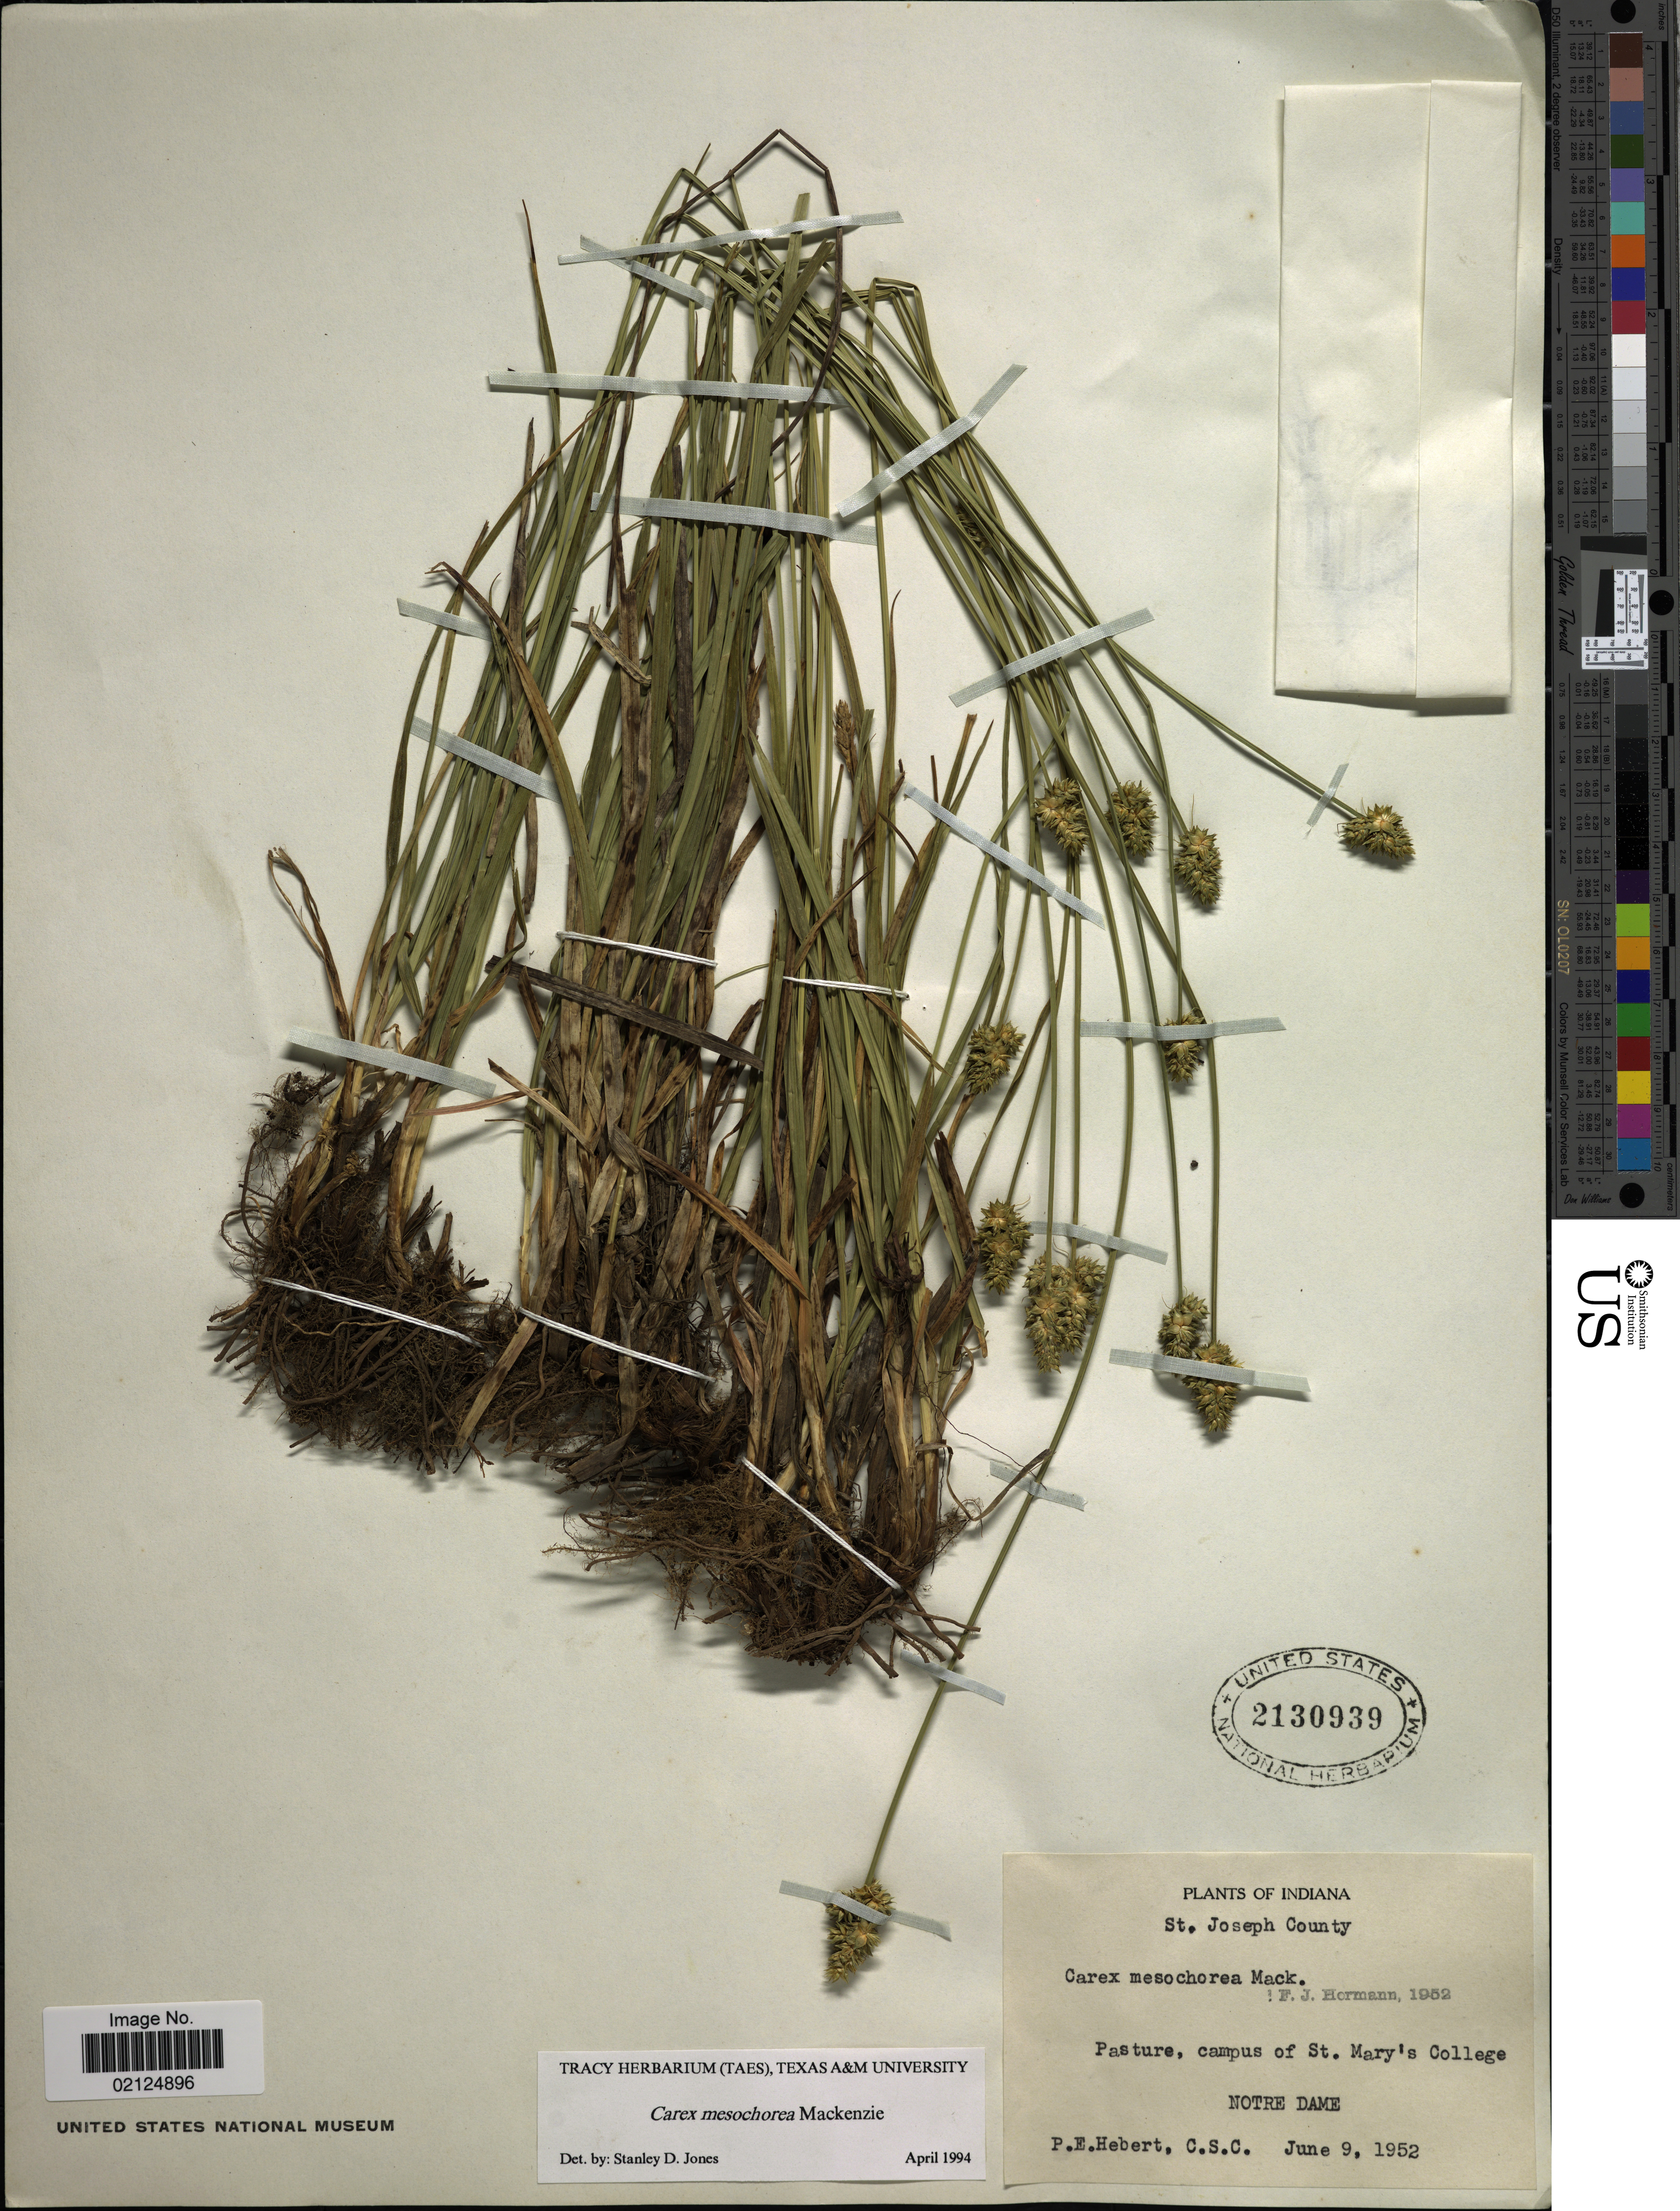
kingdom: Plantae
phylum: Tracheophyta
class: Liliopsida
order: Poales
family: Cyperaceae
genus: Carex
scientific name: Carex mesochorea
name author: Mack.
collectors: P. Hebert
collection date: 1952-06-09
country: United States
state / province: Indiana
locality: St. Jospeh County, Pasture, campus of St. Mary's College Notre Dame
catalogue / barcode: US 2130939